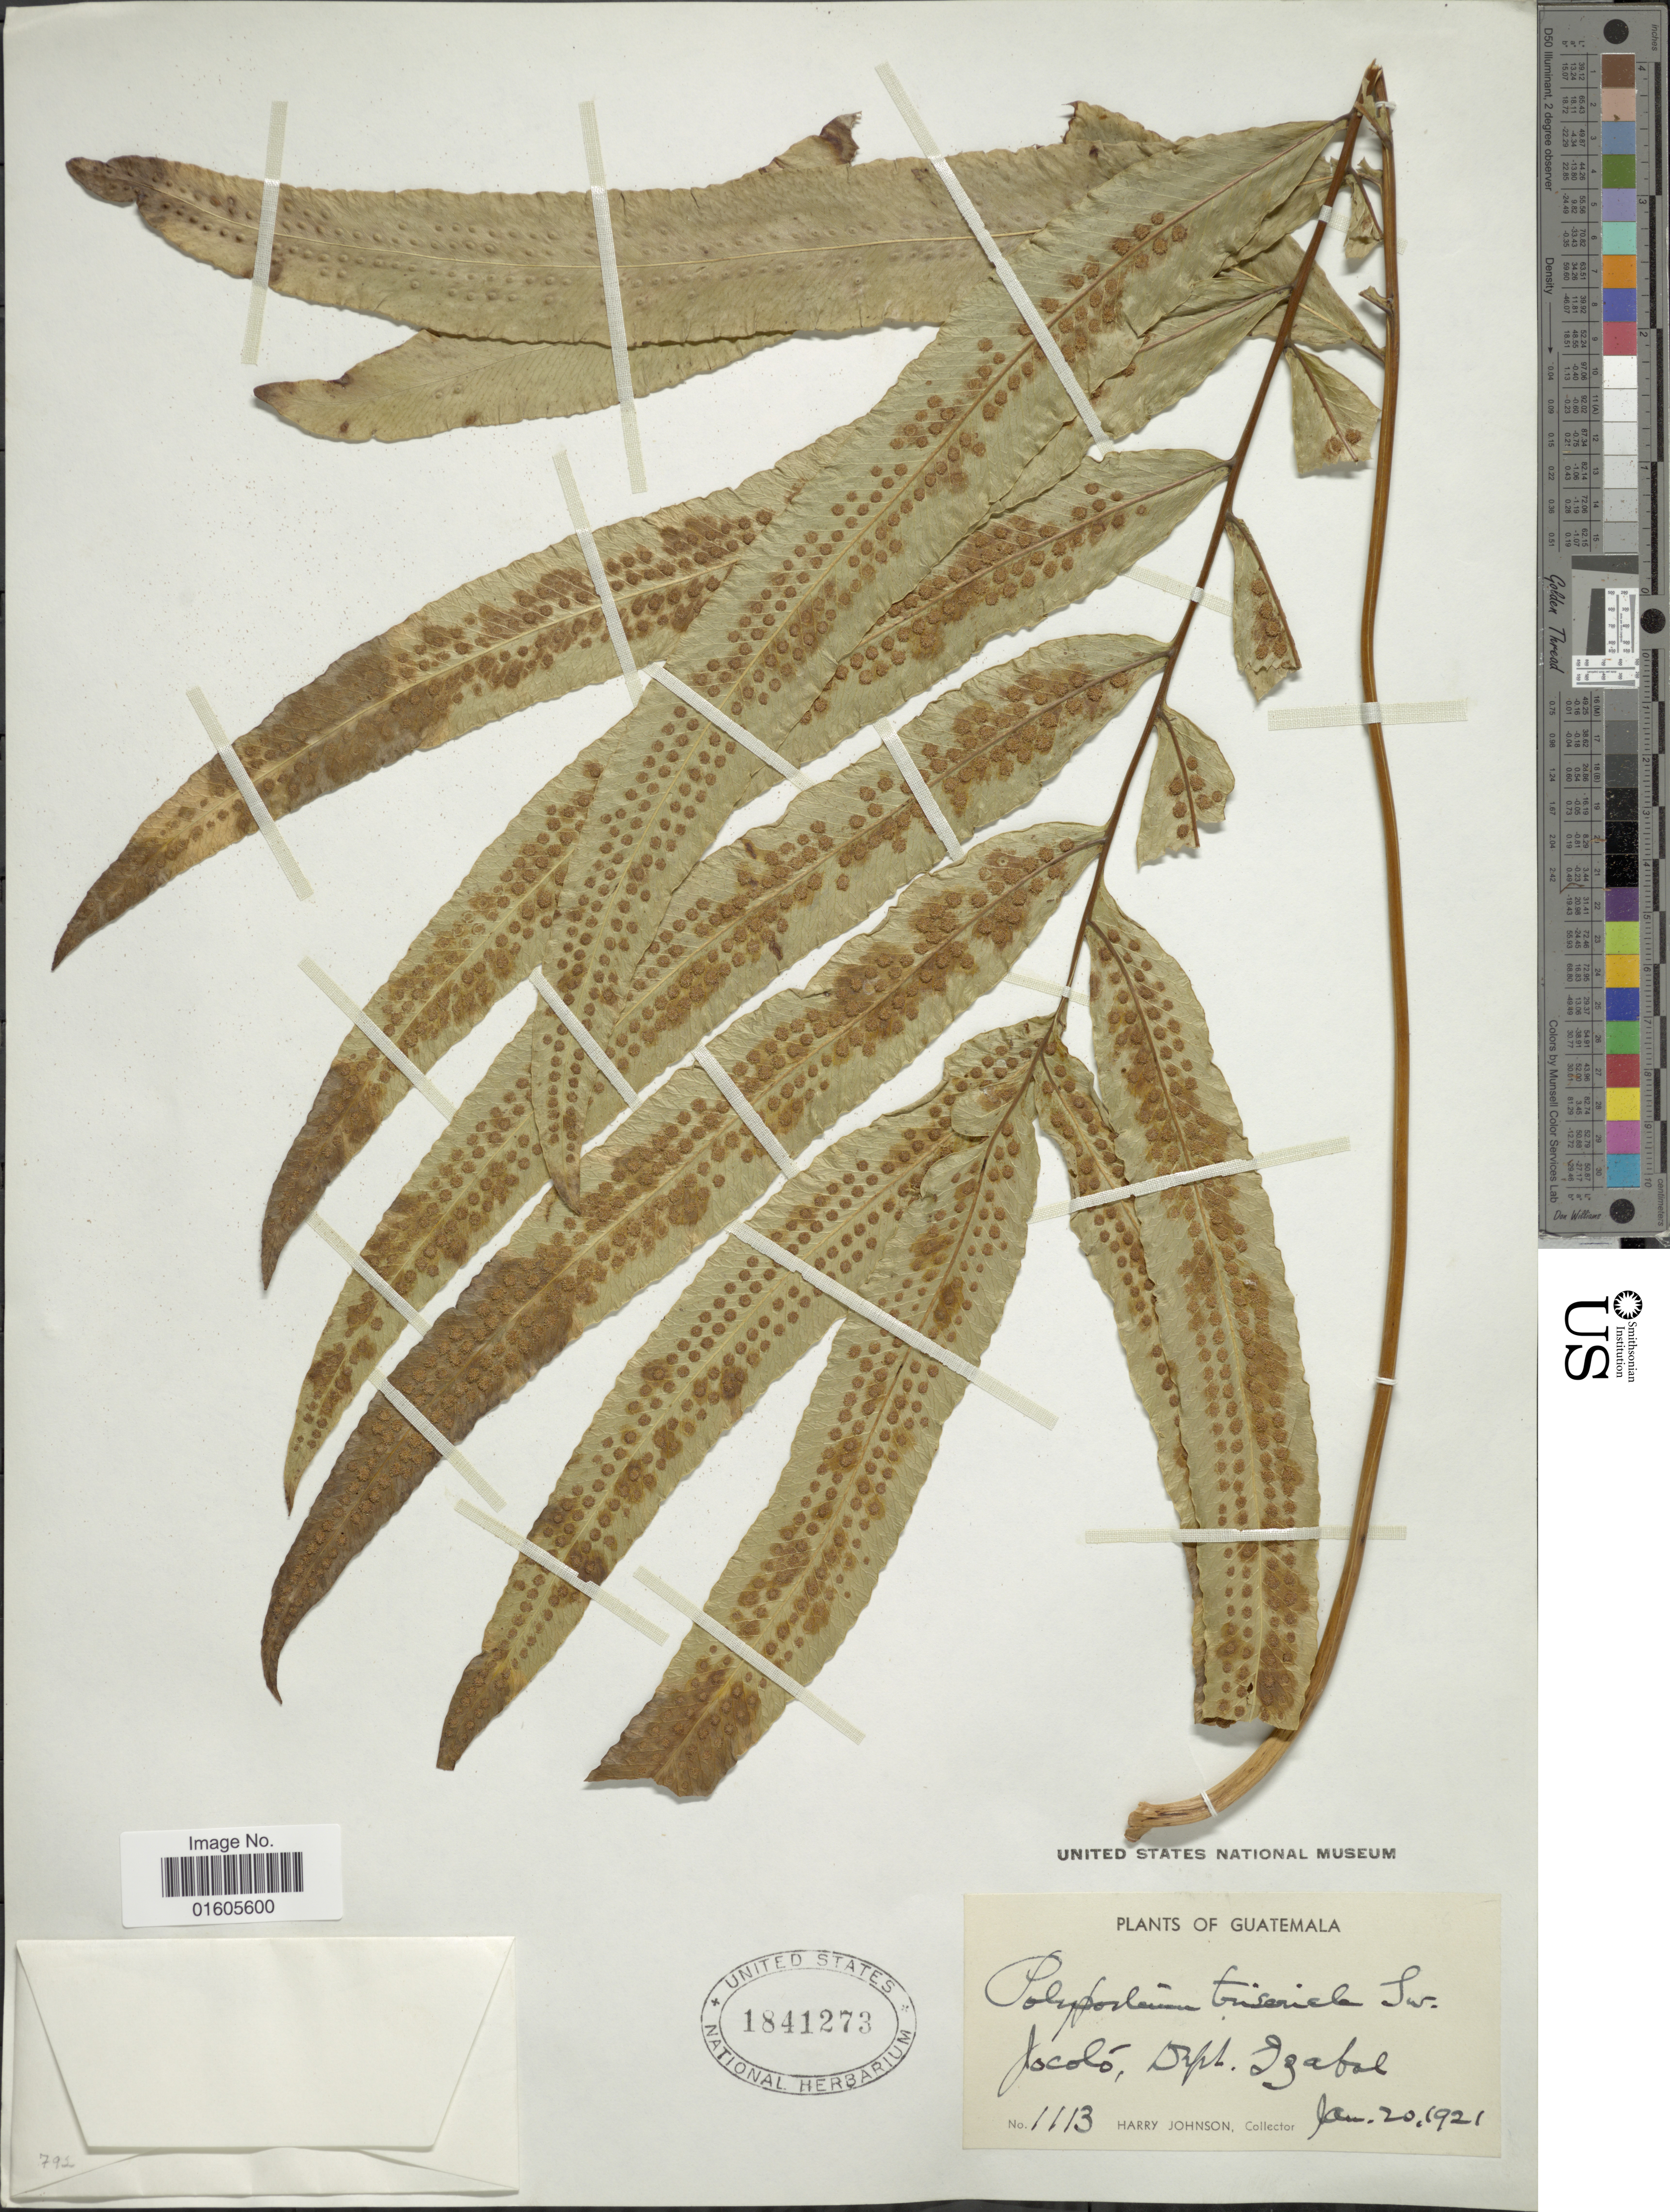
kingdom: Plantae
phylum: Tracheophyta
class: Polypodiopsida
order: Polypodiales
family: Polypodiaceae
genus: Serpocaulon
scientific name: Serpocaulon triseriale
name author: (Sw.) A.R. Sm.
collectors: H. Johnson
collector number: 1113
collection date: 1921-01-20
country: Guatemala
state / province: Izabal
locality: Jocoló, Dept. Izabal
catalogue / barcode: US 1841273